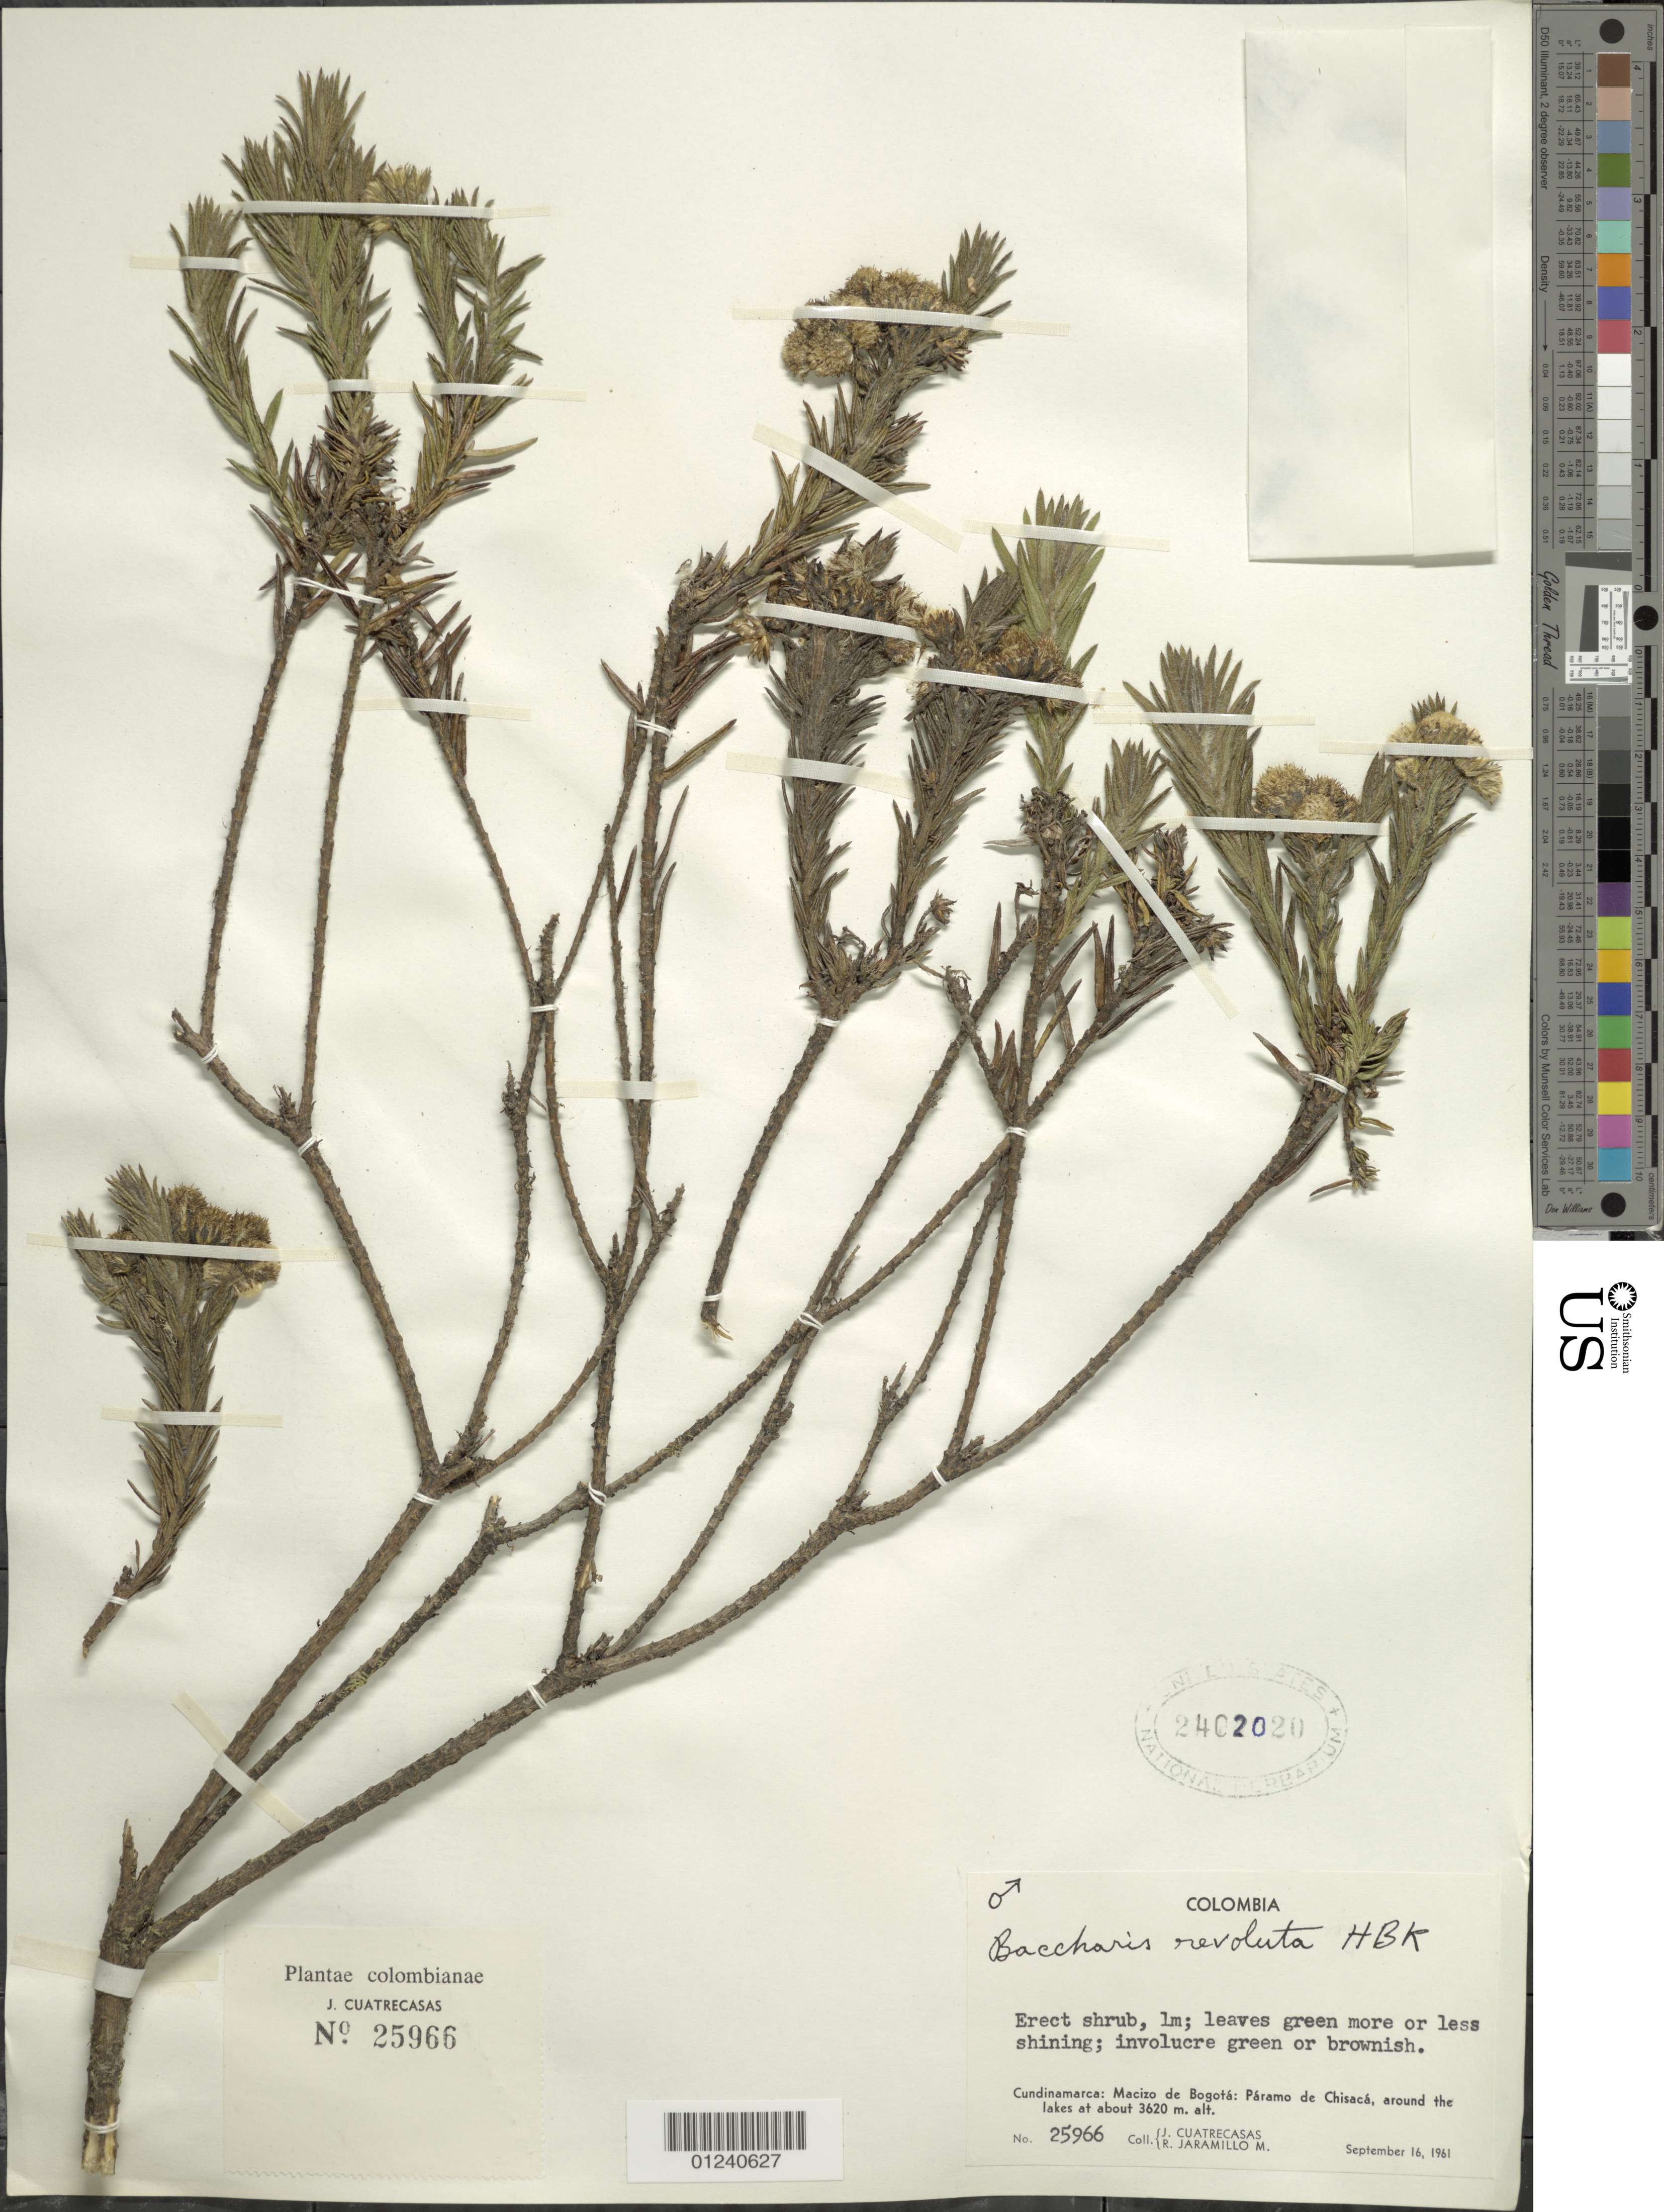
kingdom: Plantae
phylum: Tracheophyta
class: Magnoliopsida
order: Asterales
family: Asteraceae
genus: Baccharis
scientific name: Baccharis revoluta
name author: Kunth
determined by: Cuatrecasas, J.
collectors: J. Cuatrecasas & R. Jaramillo M.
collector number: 25966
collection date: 1961-09-16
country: Colombia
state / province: Cundinamarca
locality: Macizo de Bogota: Páramo de Chisacá, around the lakes.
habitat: Paramo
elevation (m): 3620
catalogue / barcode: US 2402020